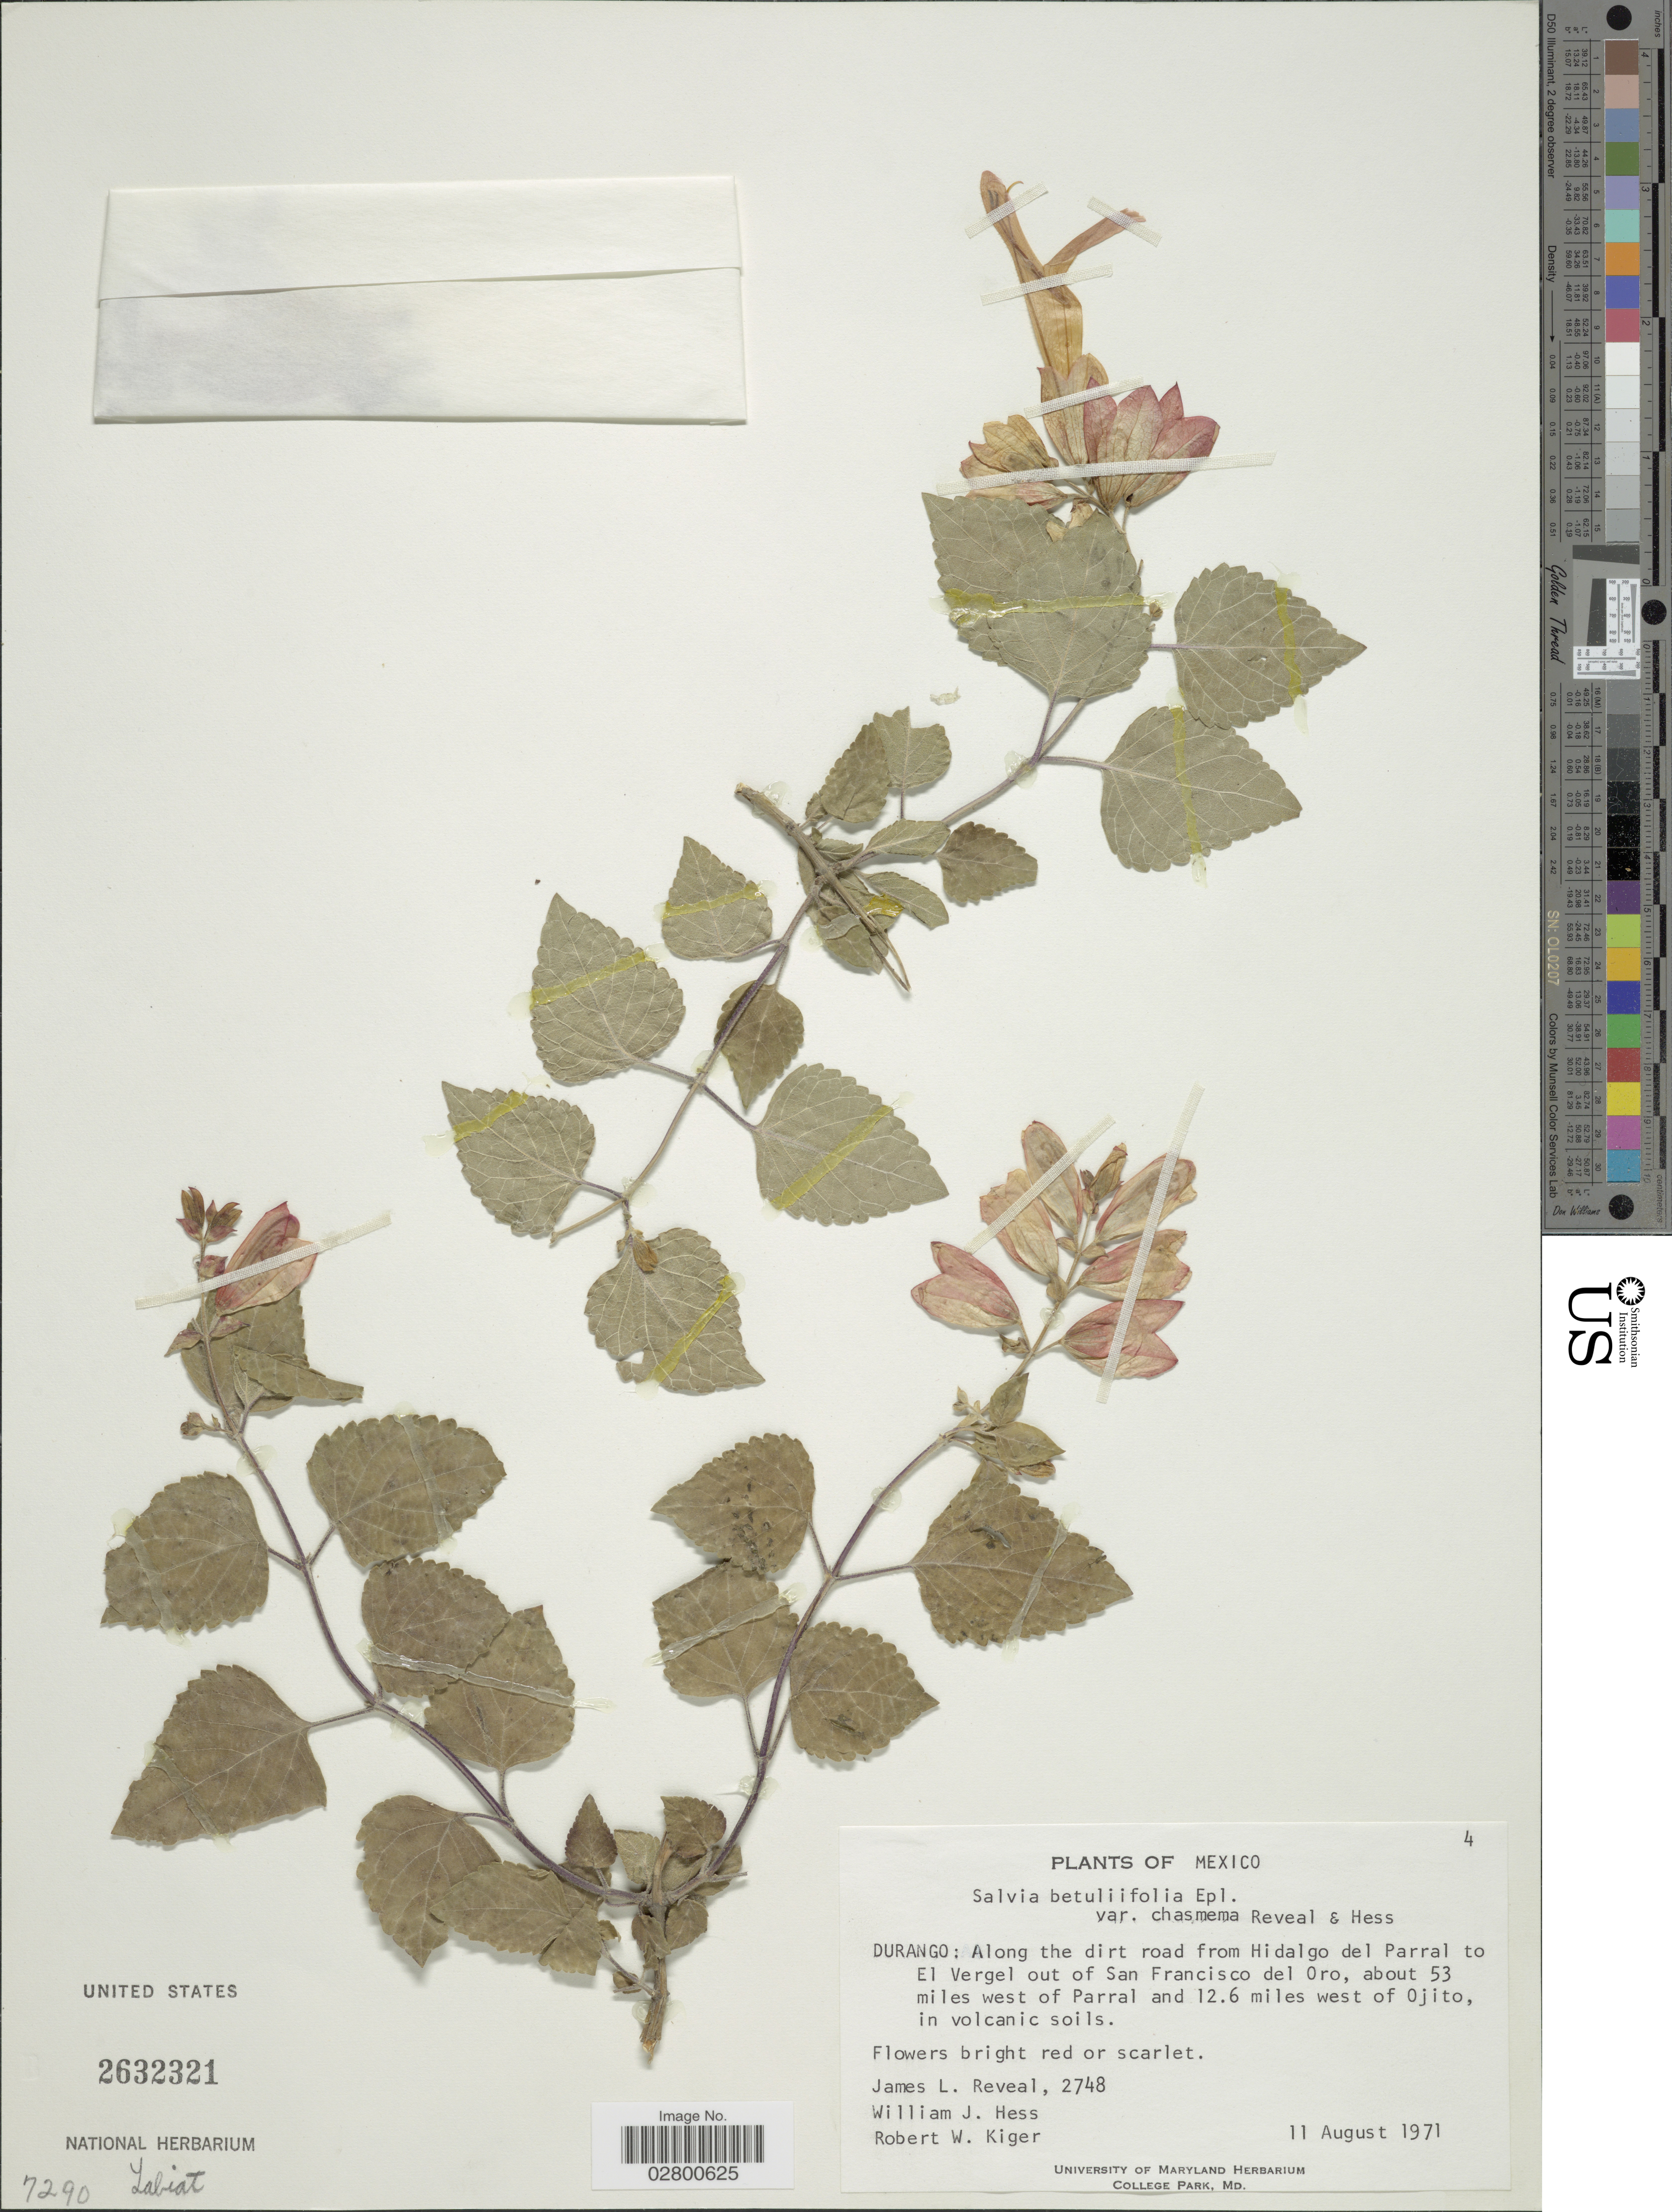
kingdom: Plantae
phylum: Tracheophyta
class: Magnoliopsida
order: Lamiales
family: Lamiaceae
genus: Salvia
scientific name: Salvia betulifolia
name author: Epling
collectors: J. L. Reveal, W. Hess & R. Kiger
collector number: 2748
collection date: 1971-08-11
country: Mexico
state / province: Durango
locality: Along the dirt road from Hidalgo del Parral to El Vergel out of San Francisco del Oro, about 53 miles west of Parral and 12.6 miles west of Ojito, in volcanic soils.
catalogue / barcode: US 2632321